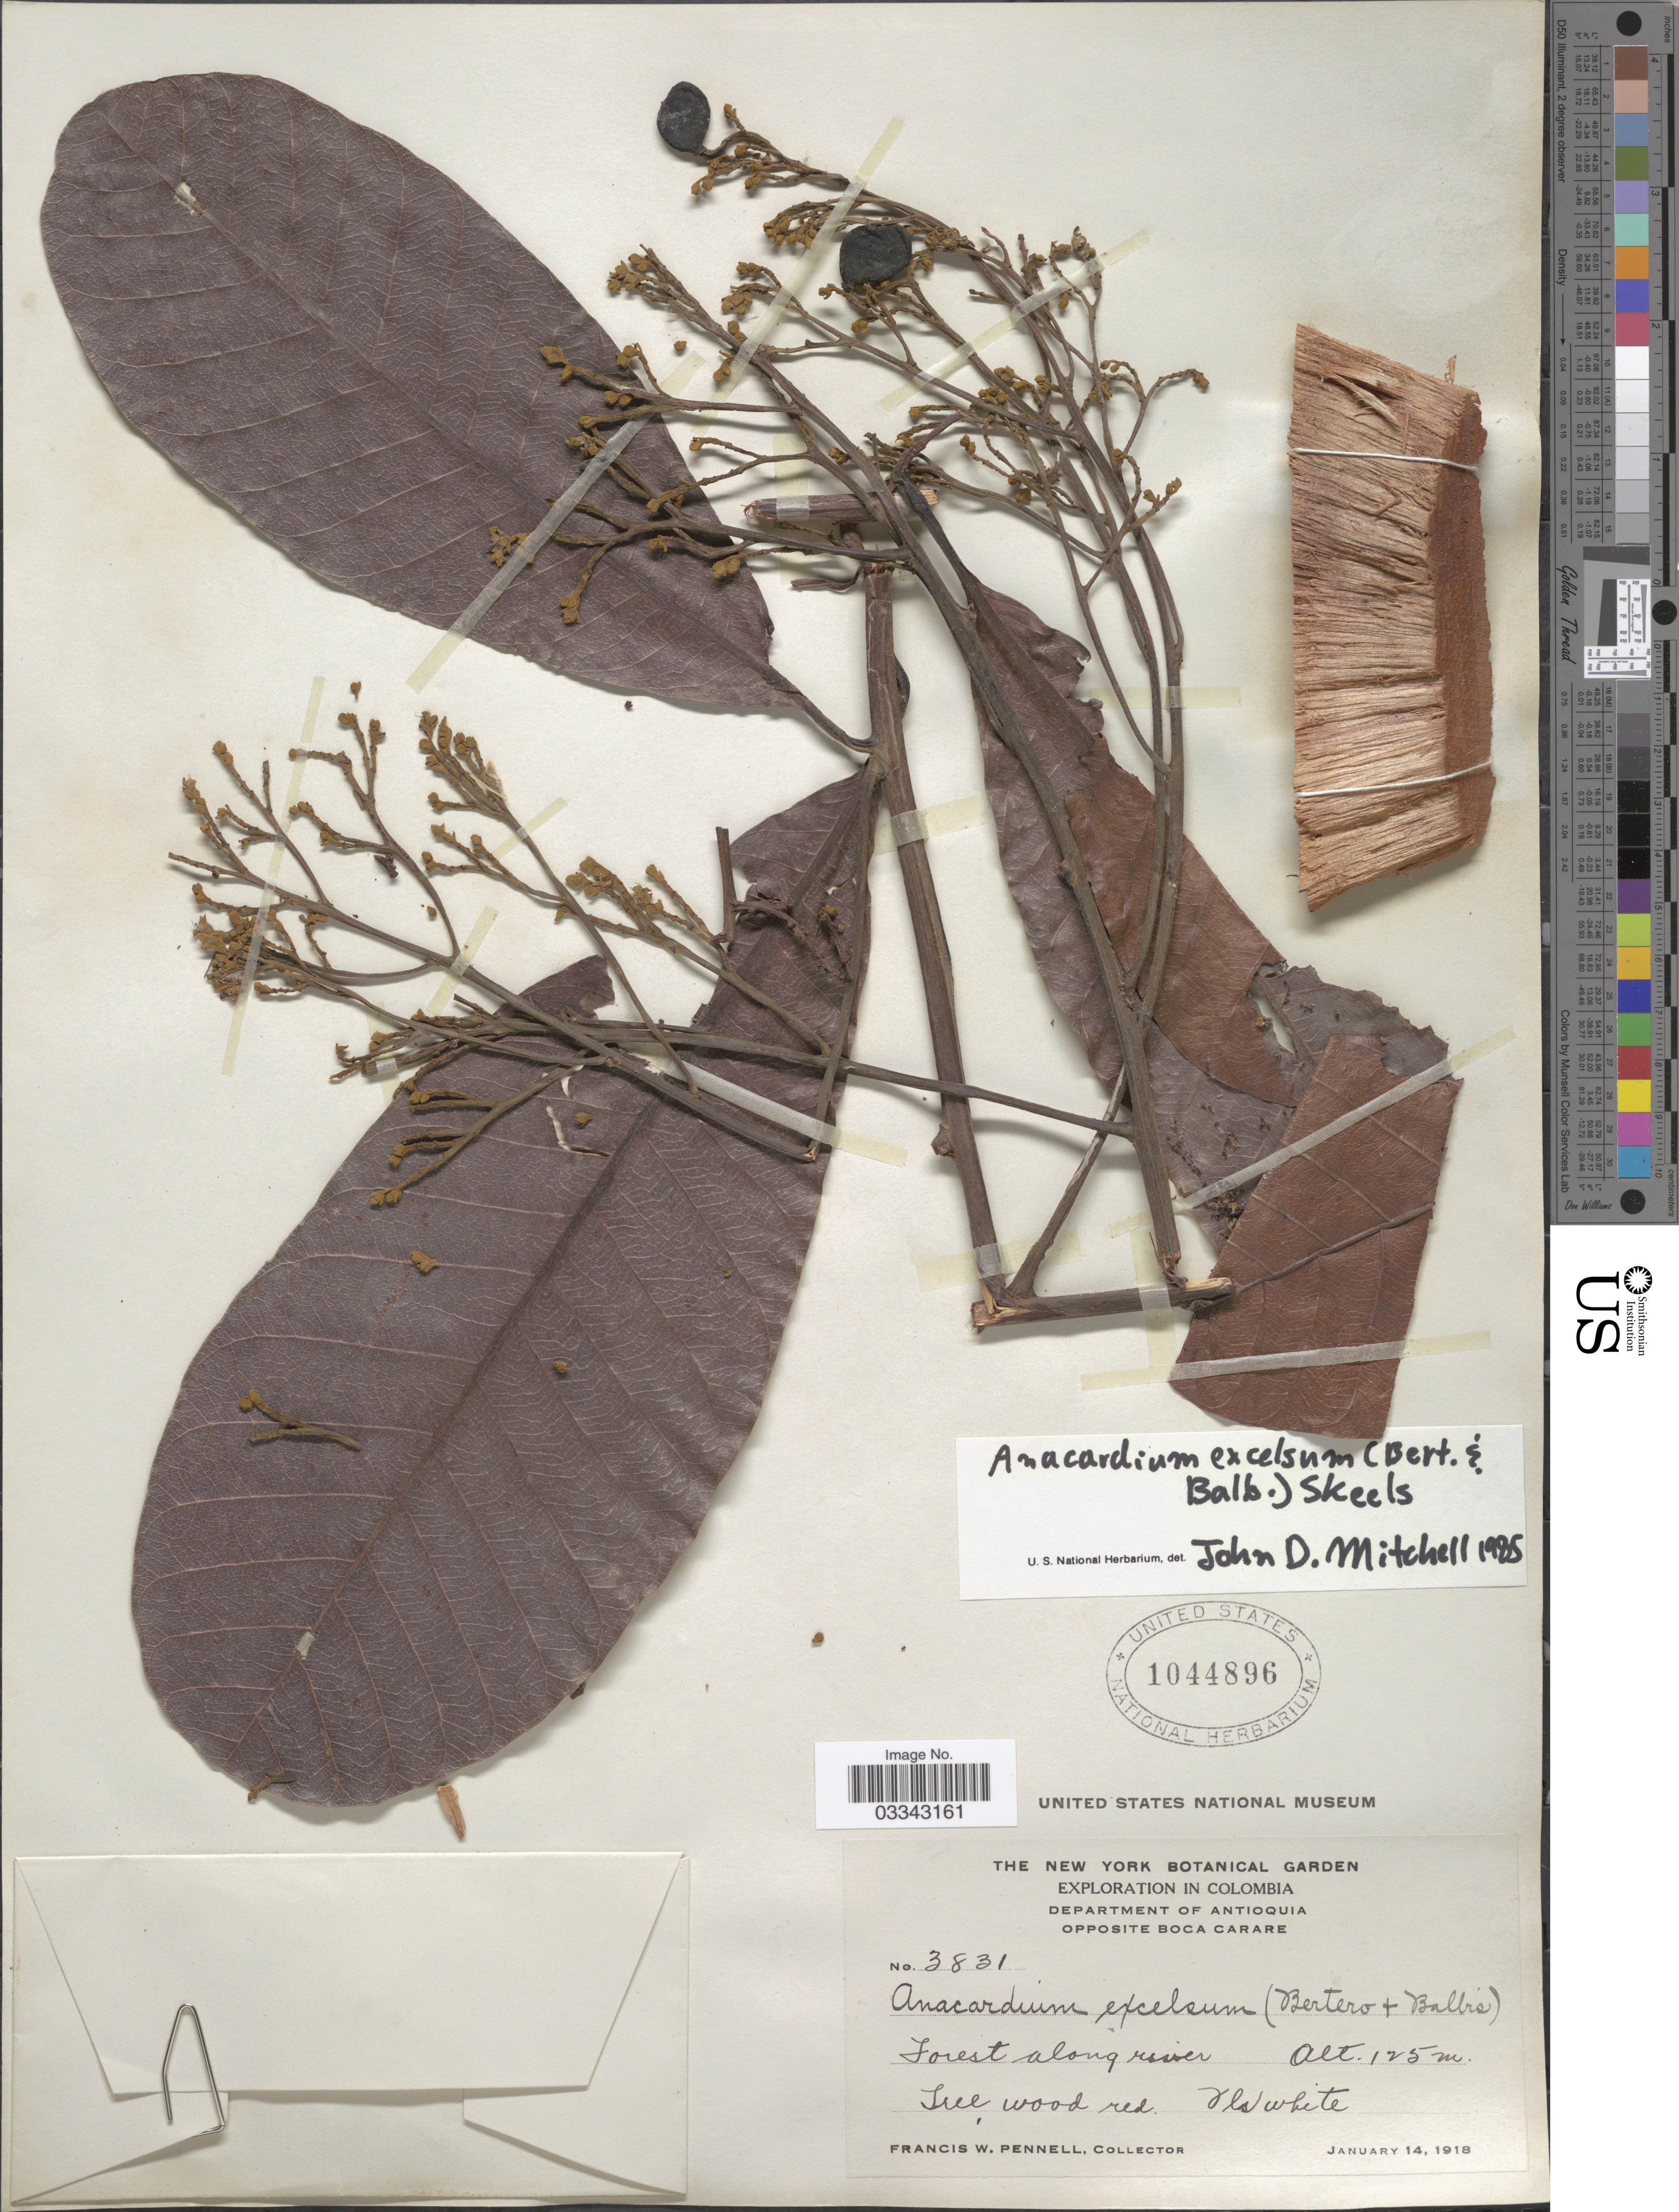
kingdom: Plantae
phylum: Tracheophyta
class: Magnoliopsida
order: Sapindales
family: Anacardiaceae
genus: Anacardium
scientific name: Anacardium excelsum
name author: (Kunth) Skeels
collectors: F. W. Pennell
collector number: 3831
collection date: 1918-01-14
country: Colombia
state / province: Antioquia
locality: Department of Antioquia. Opposite Boca Carare. Forest along river.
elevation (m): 125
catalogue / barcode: US 1044896